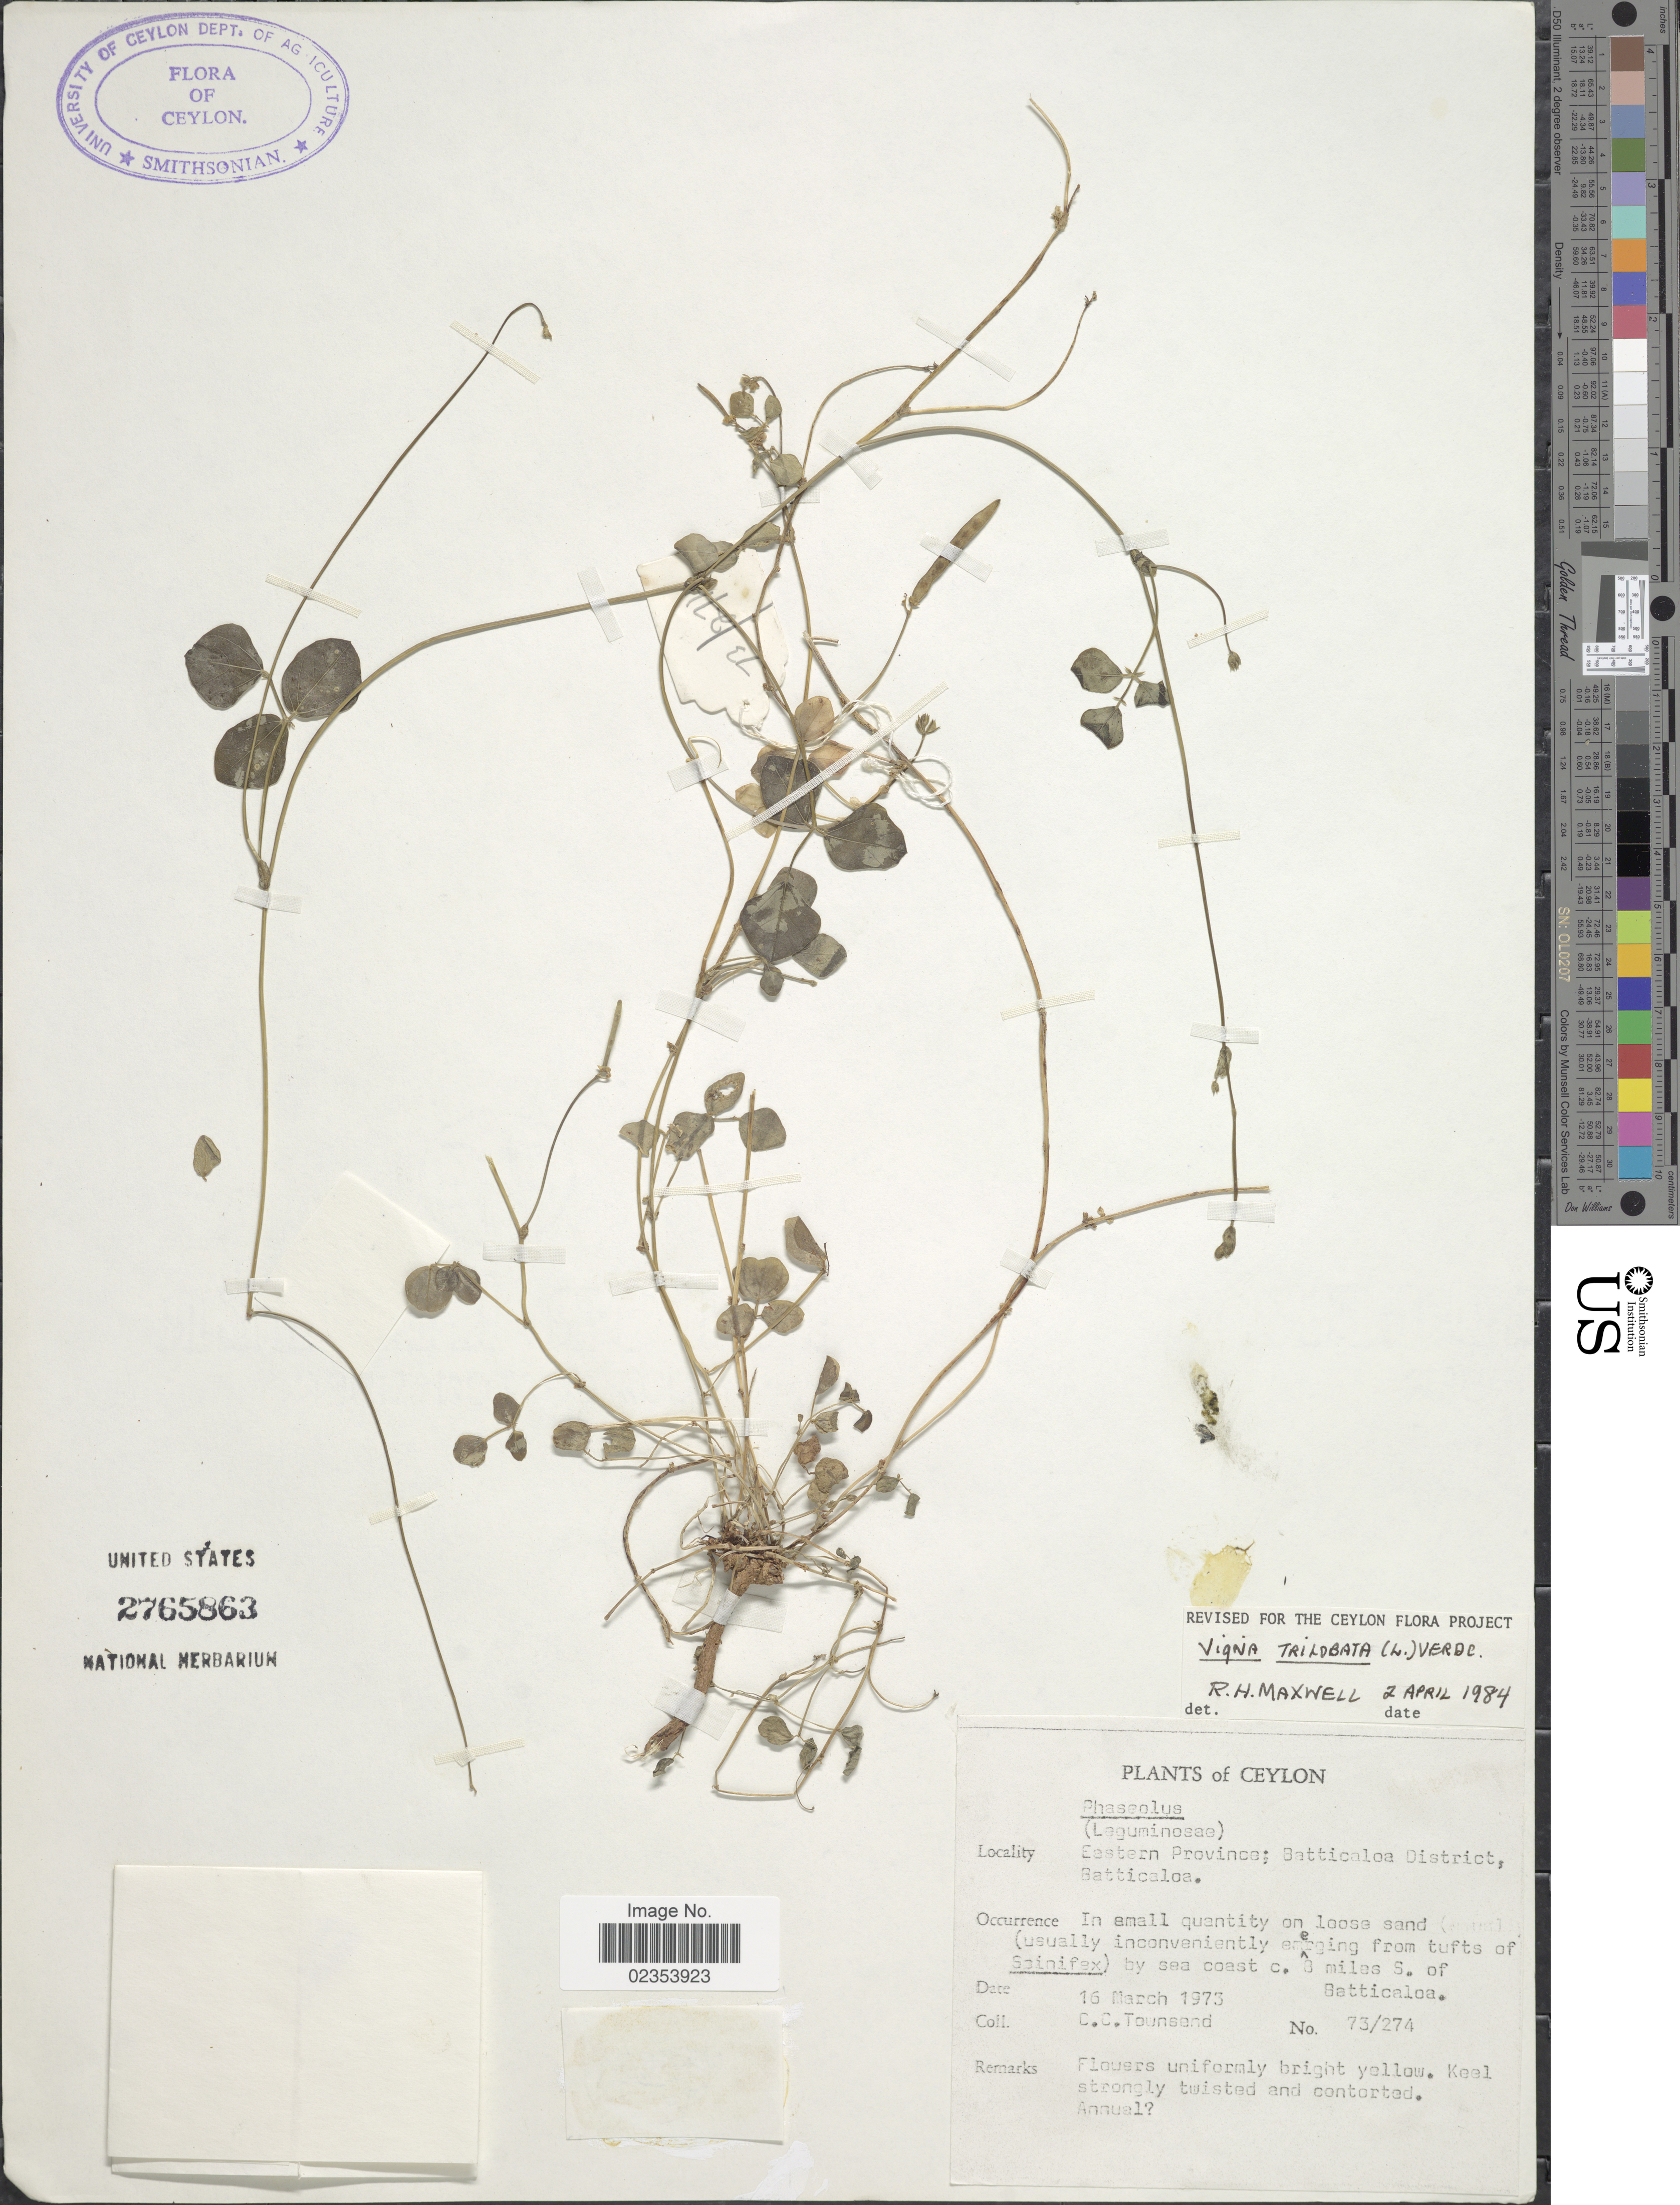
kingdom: Plantae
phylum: Tracheophyta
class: Magnoliopsida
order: Fabales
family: Fabaceae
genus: Vigna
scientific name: Vigna trilobata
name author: (L.) Verdc.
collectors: C. C. Townsend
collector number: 73/274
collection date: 1973-03-16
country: Sri Lanka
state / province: Eastern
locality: Ceylon. Eastern Province; Batticaloa District, Batticaloa. By sea coast c. 3 miles S. of Batticaloa.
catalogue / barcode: US 2765863